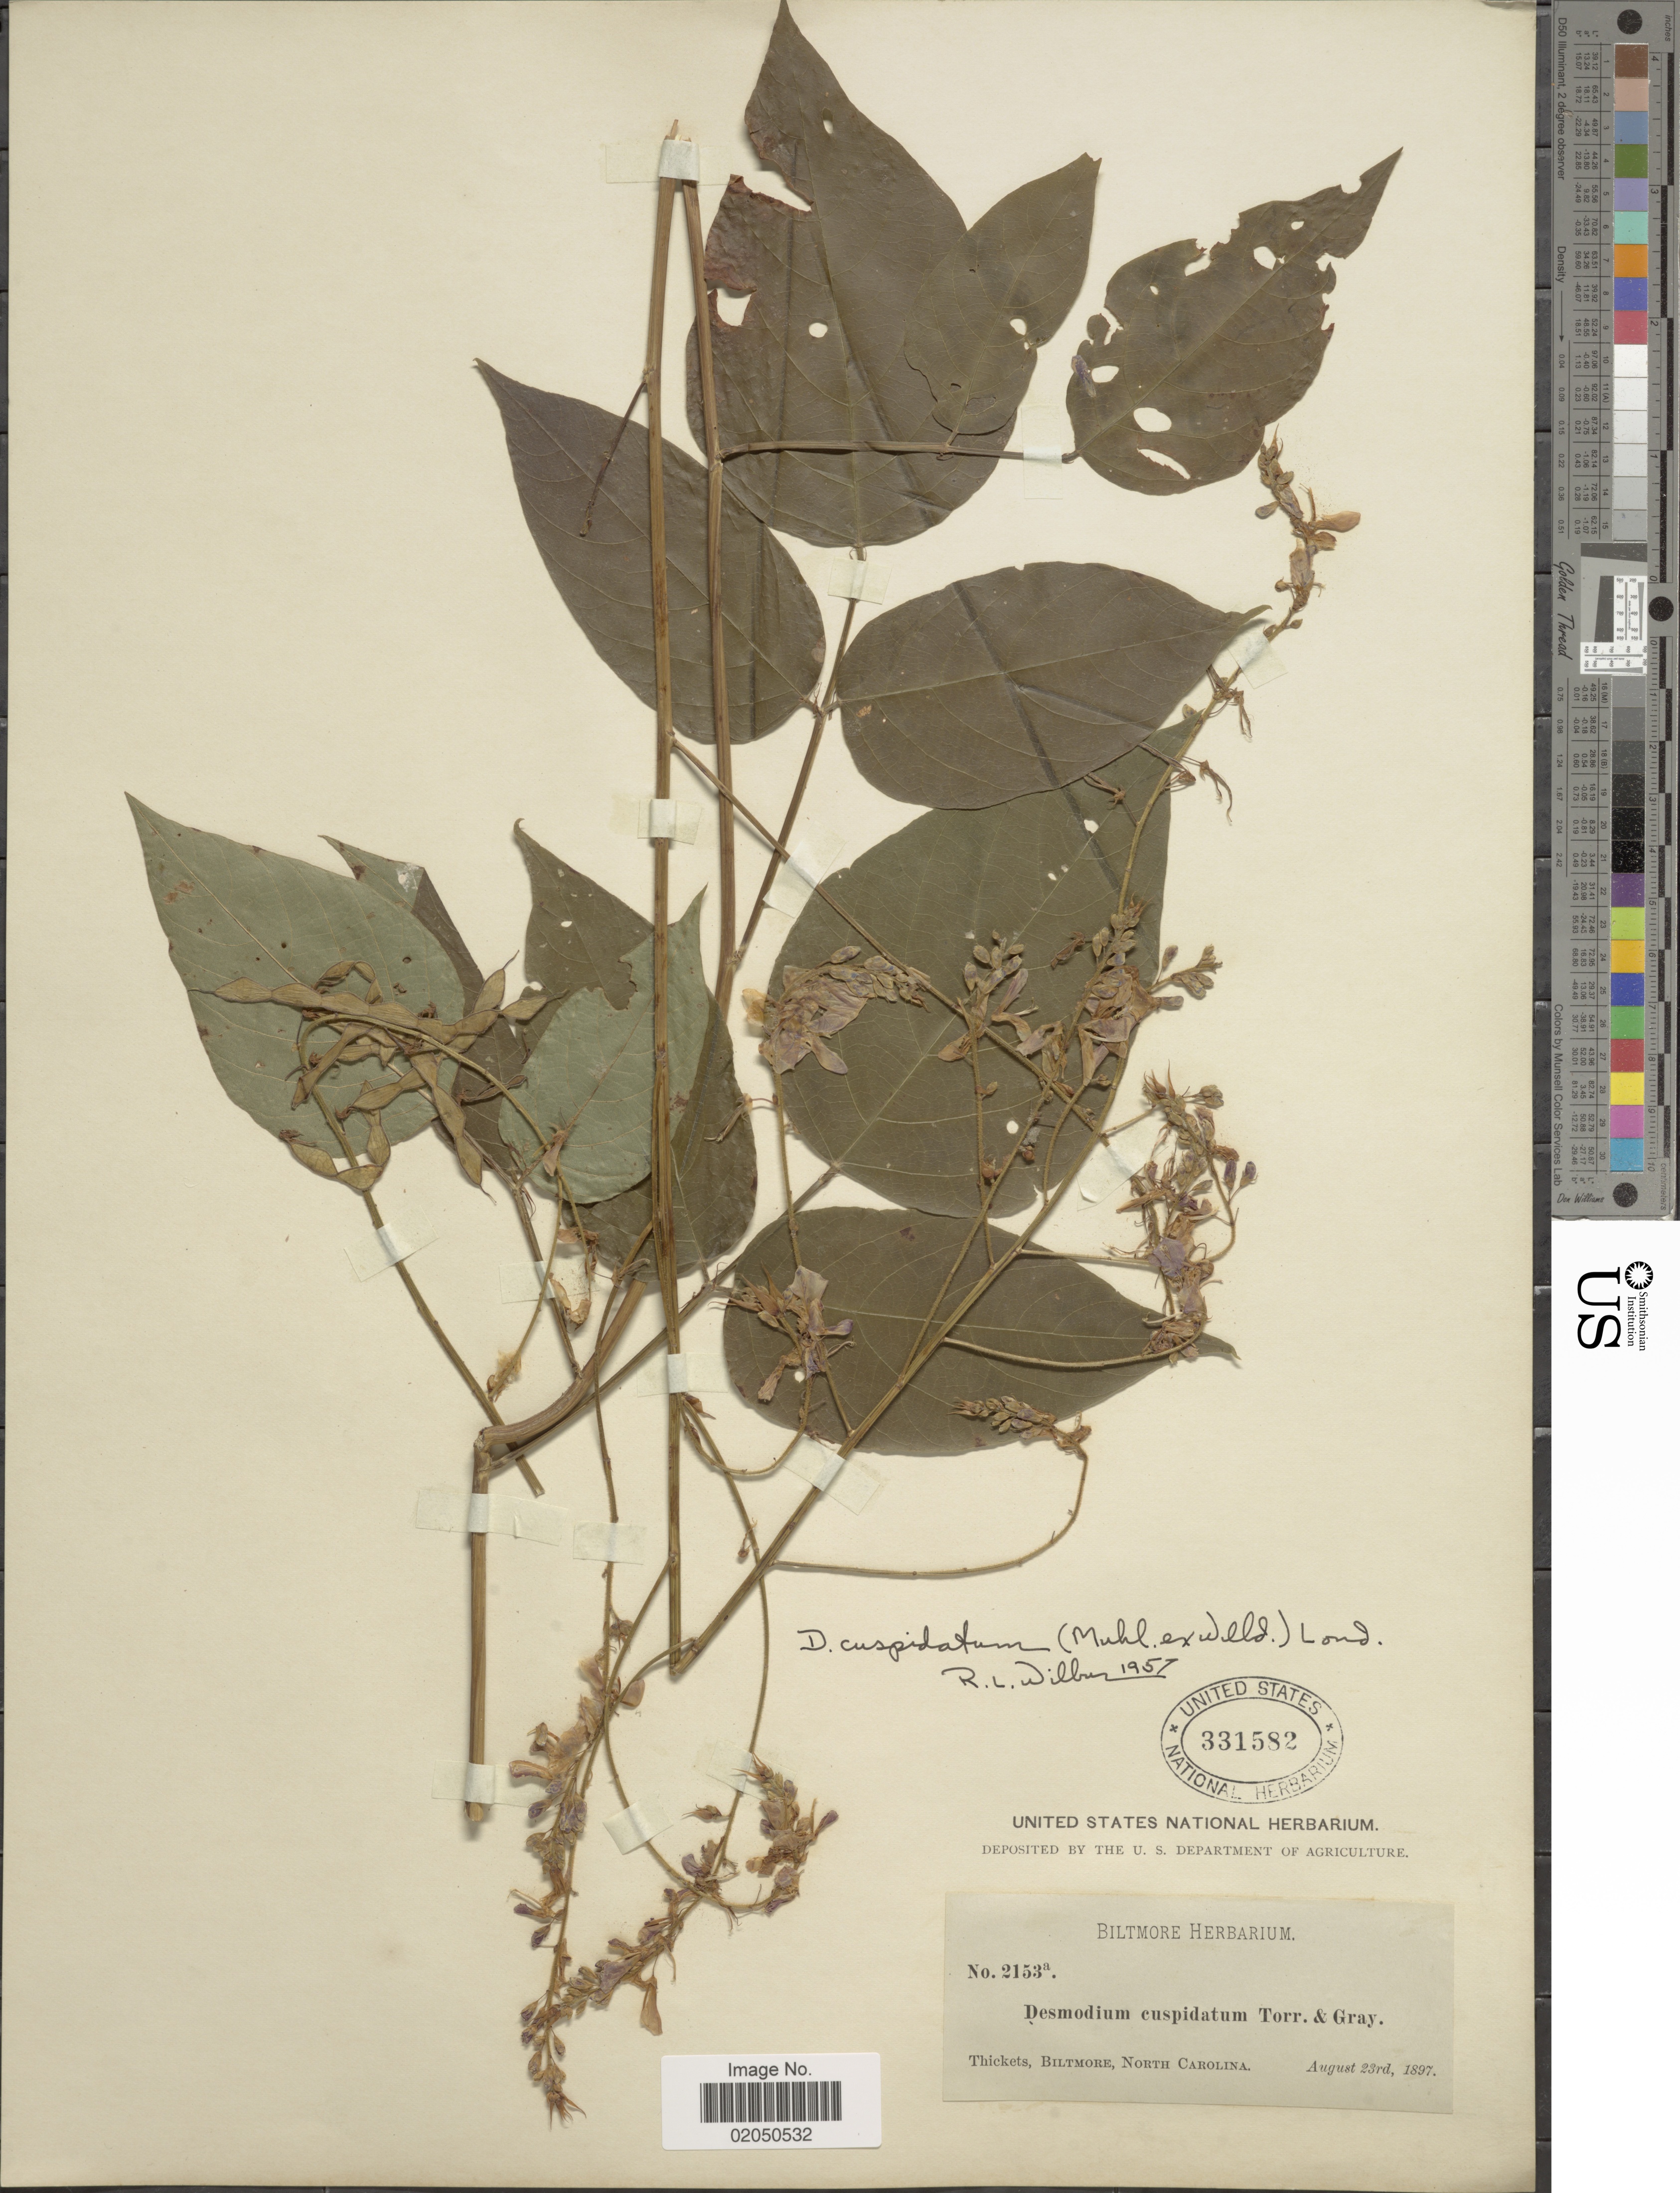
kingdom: Plantae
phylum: Tracheophyta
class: Magnoliopsida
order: Fabales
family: Fabaceae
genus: Desmodium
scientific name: Desmodium cuspidatum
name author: (Muhl. ex Willd.) Loudon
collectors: ex herb. Biltmore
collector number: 2153a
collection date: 1897-08-23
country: United States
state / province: North Carolina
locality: Biltmore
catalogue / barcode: US 331582